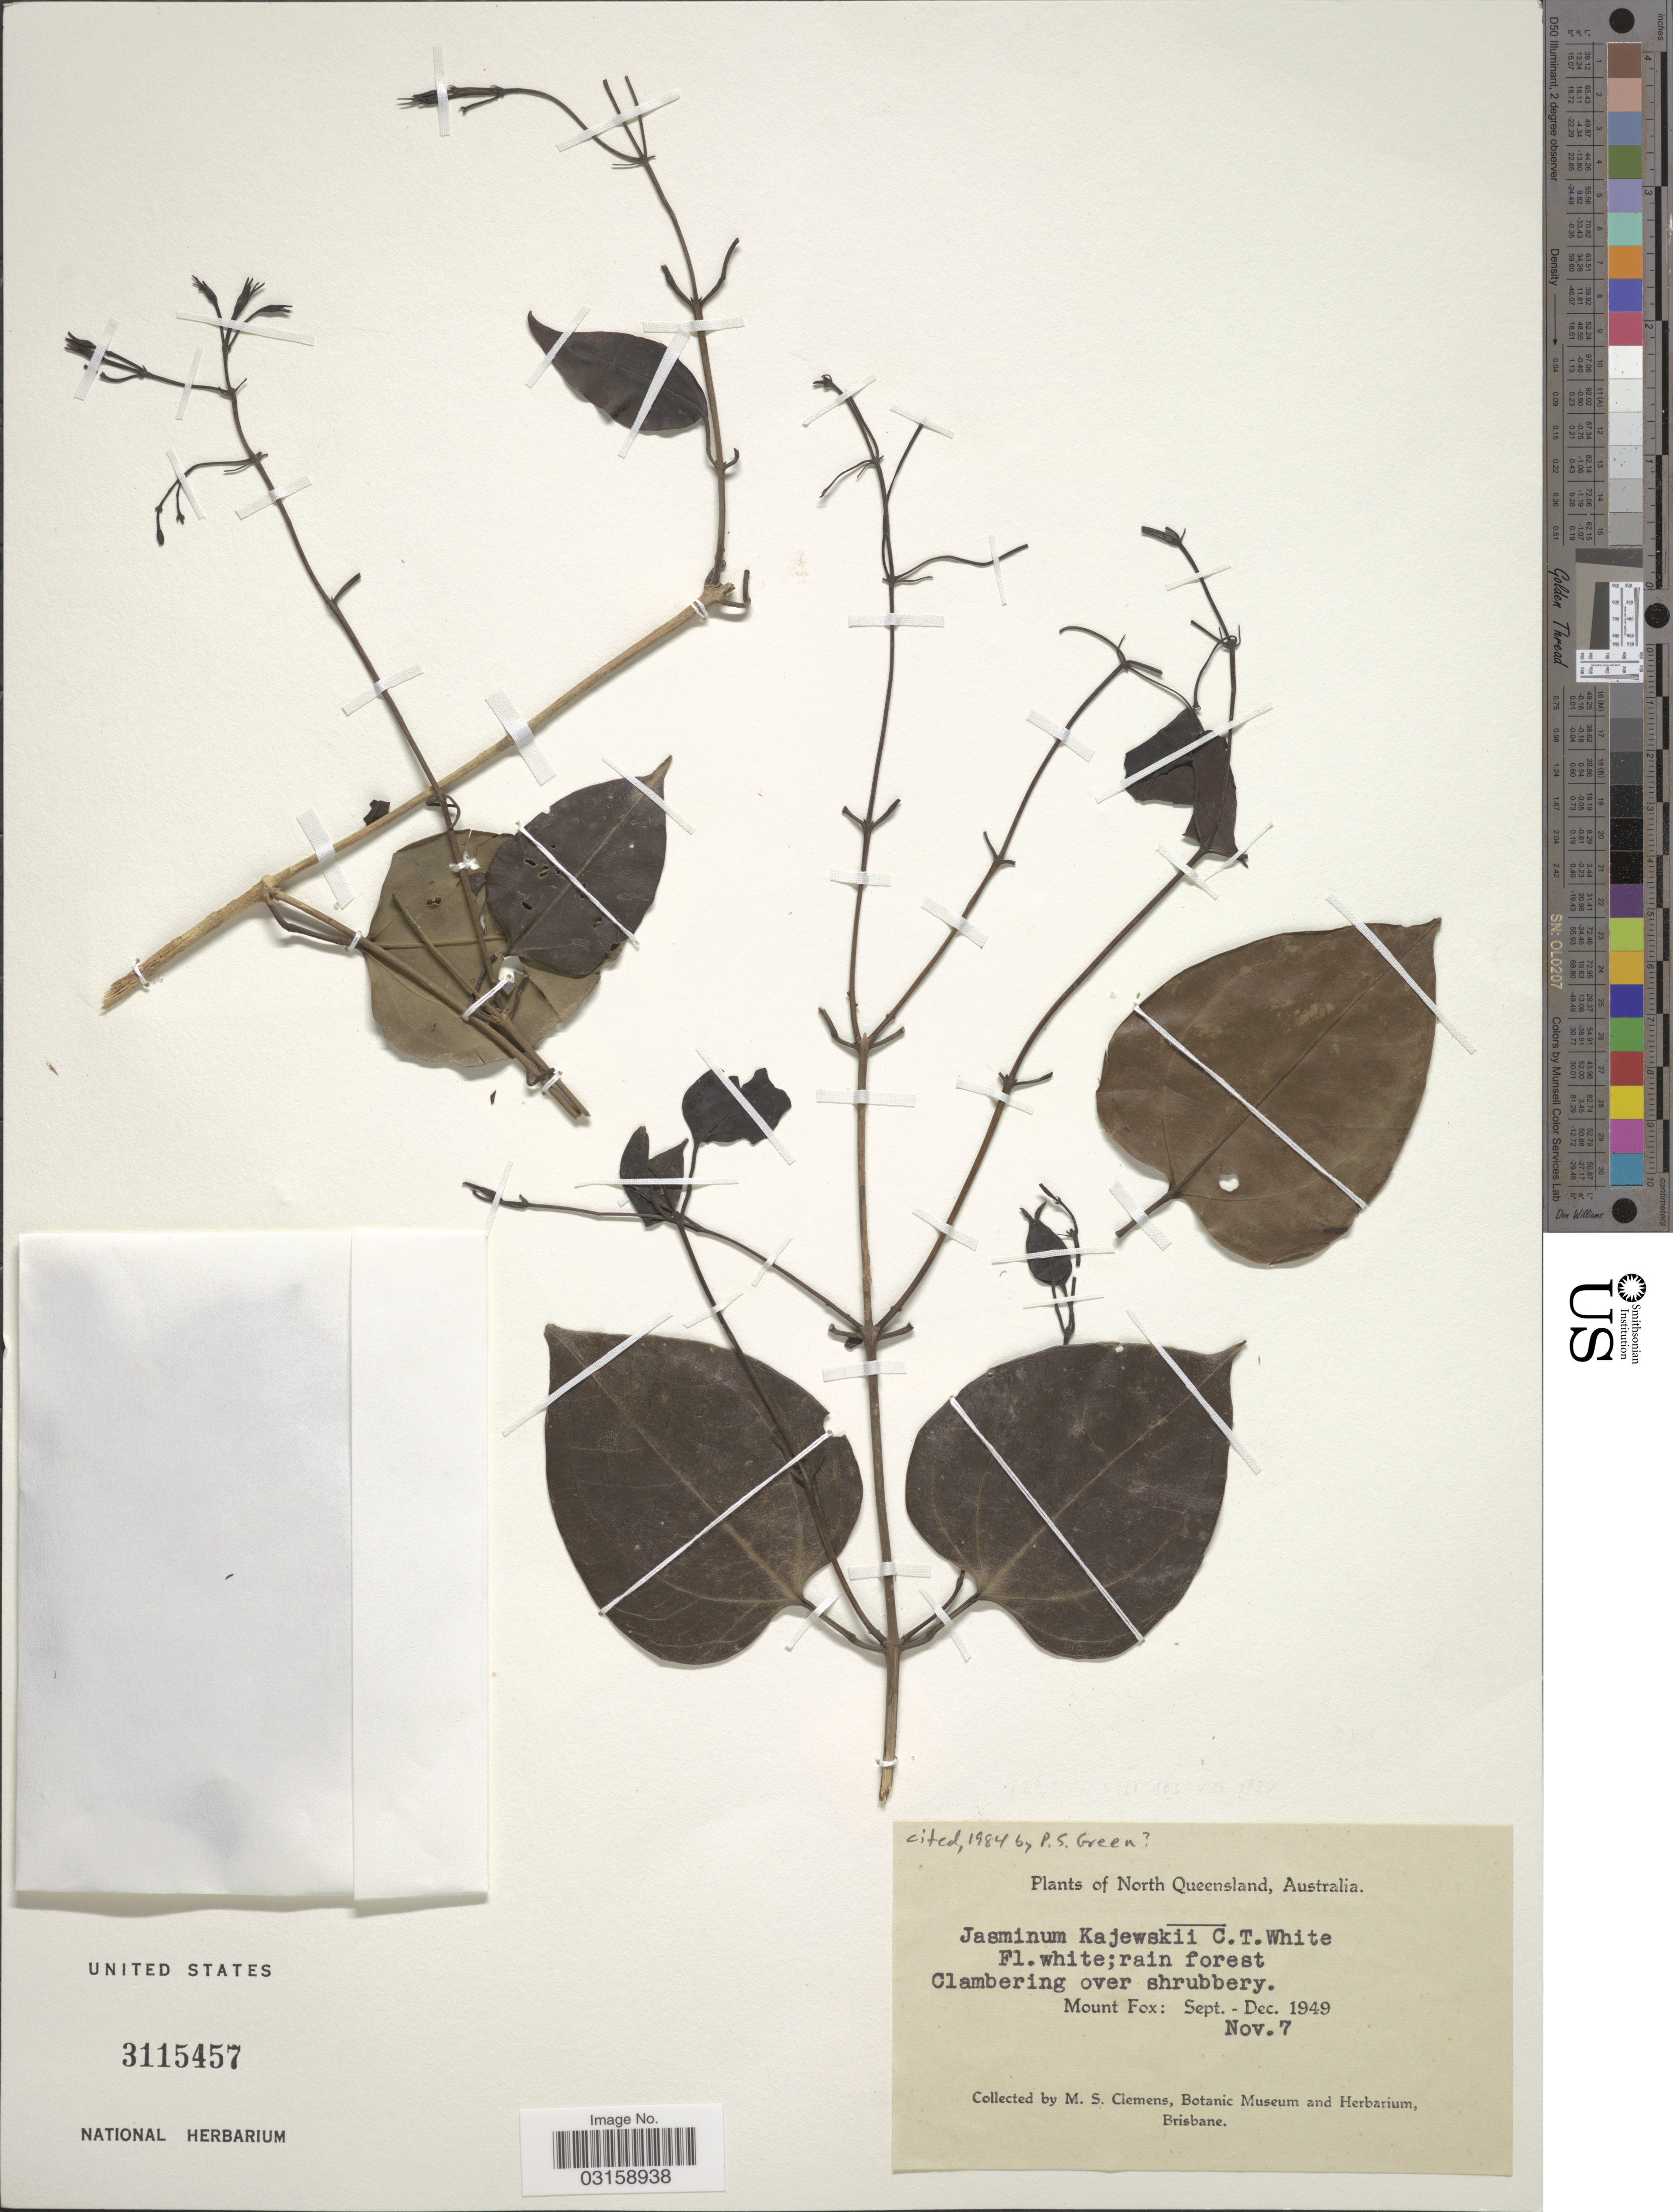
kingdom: Plantae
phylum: Tracheophyta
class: Magnoliopsida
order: Lamiales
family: Oleaceae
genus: Jasminum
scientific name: Jasminum kajewskii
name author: C.T. White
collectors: M. S. Clemens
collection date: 1949-11-07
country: Australia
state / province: Queensland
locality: North Queensland. Mount Fox.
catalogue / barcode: US 3115457